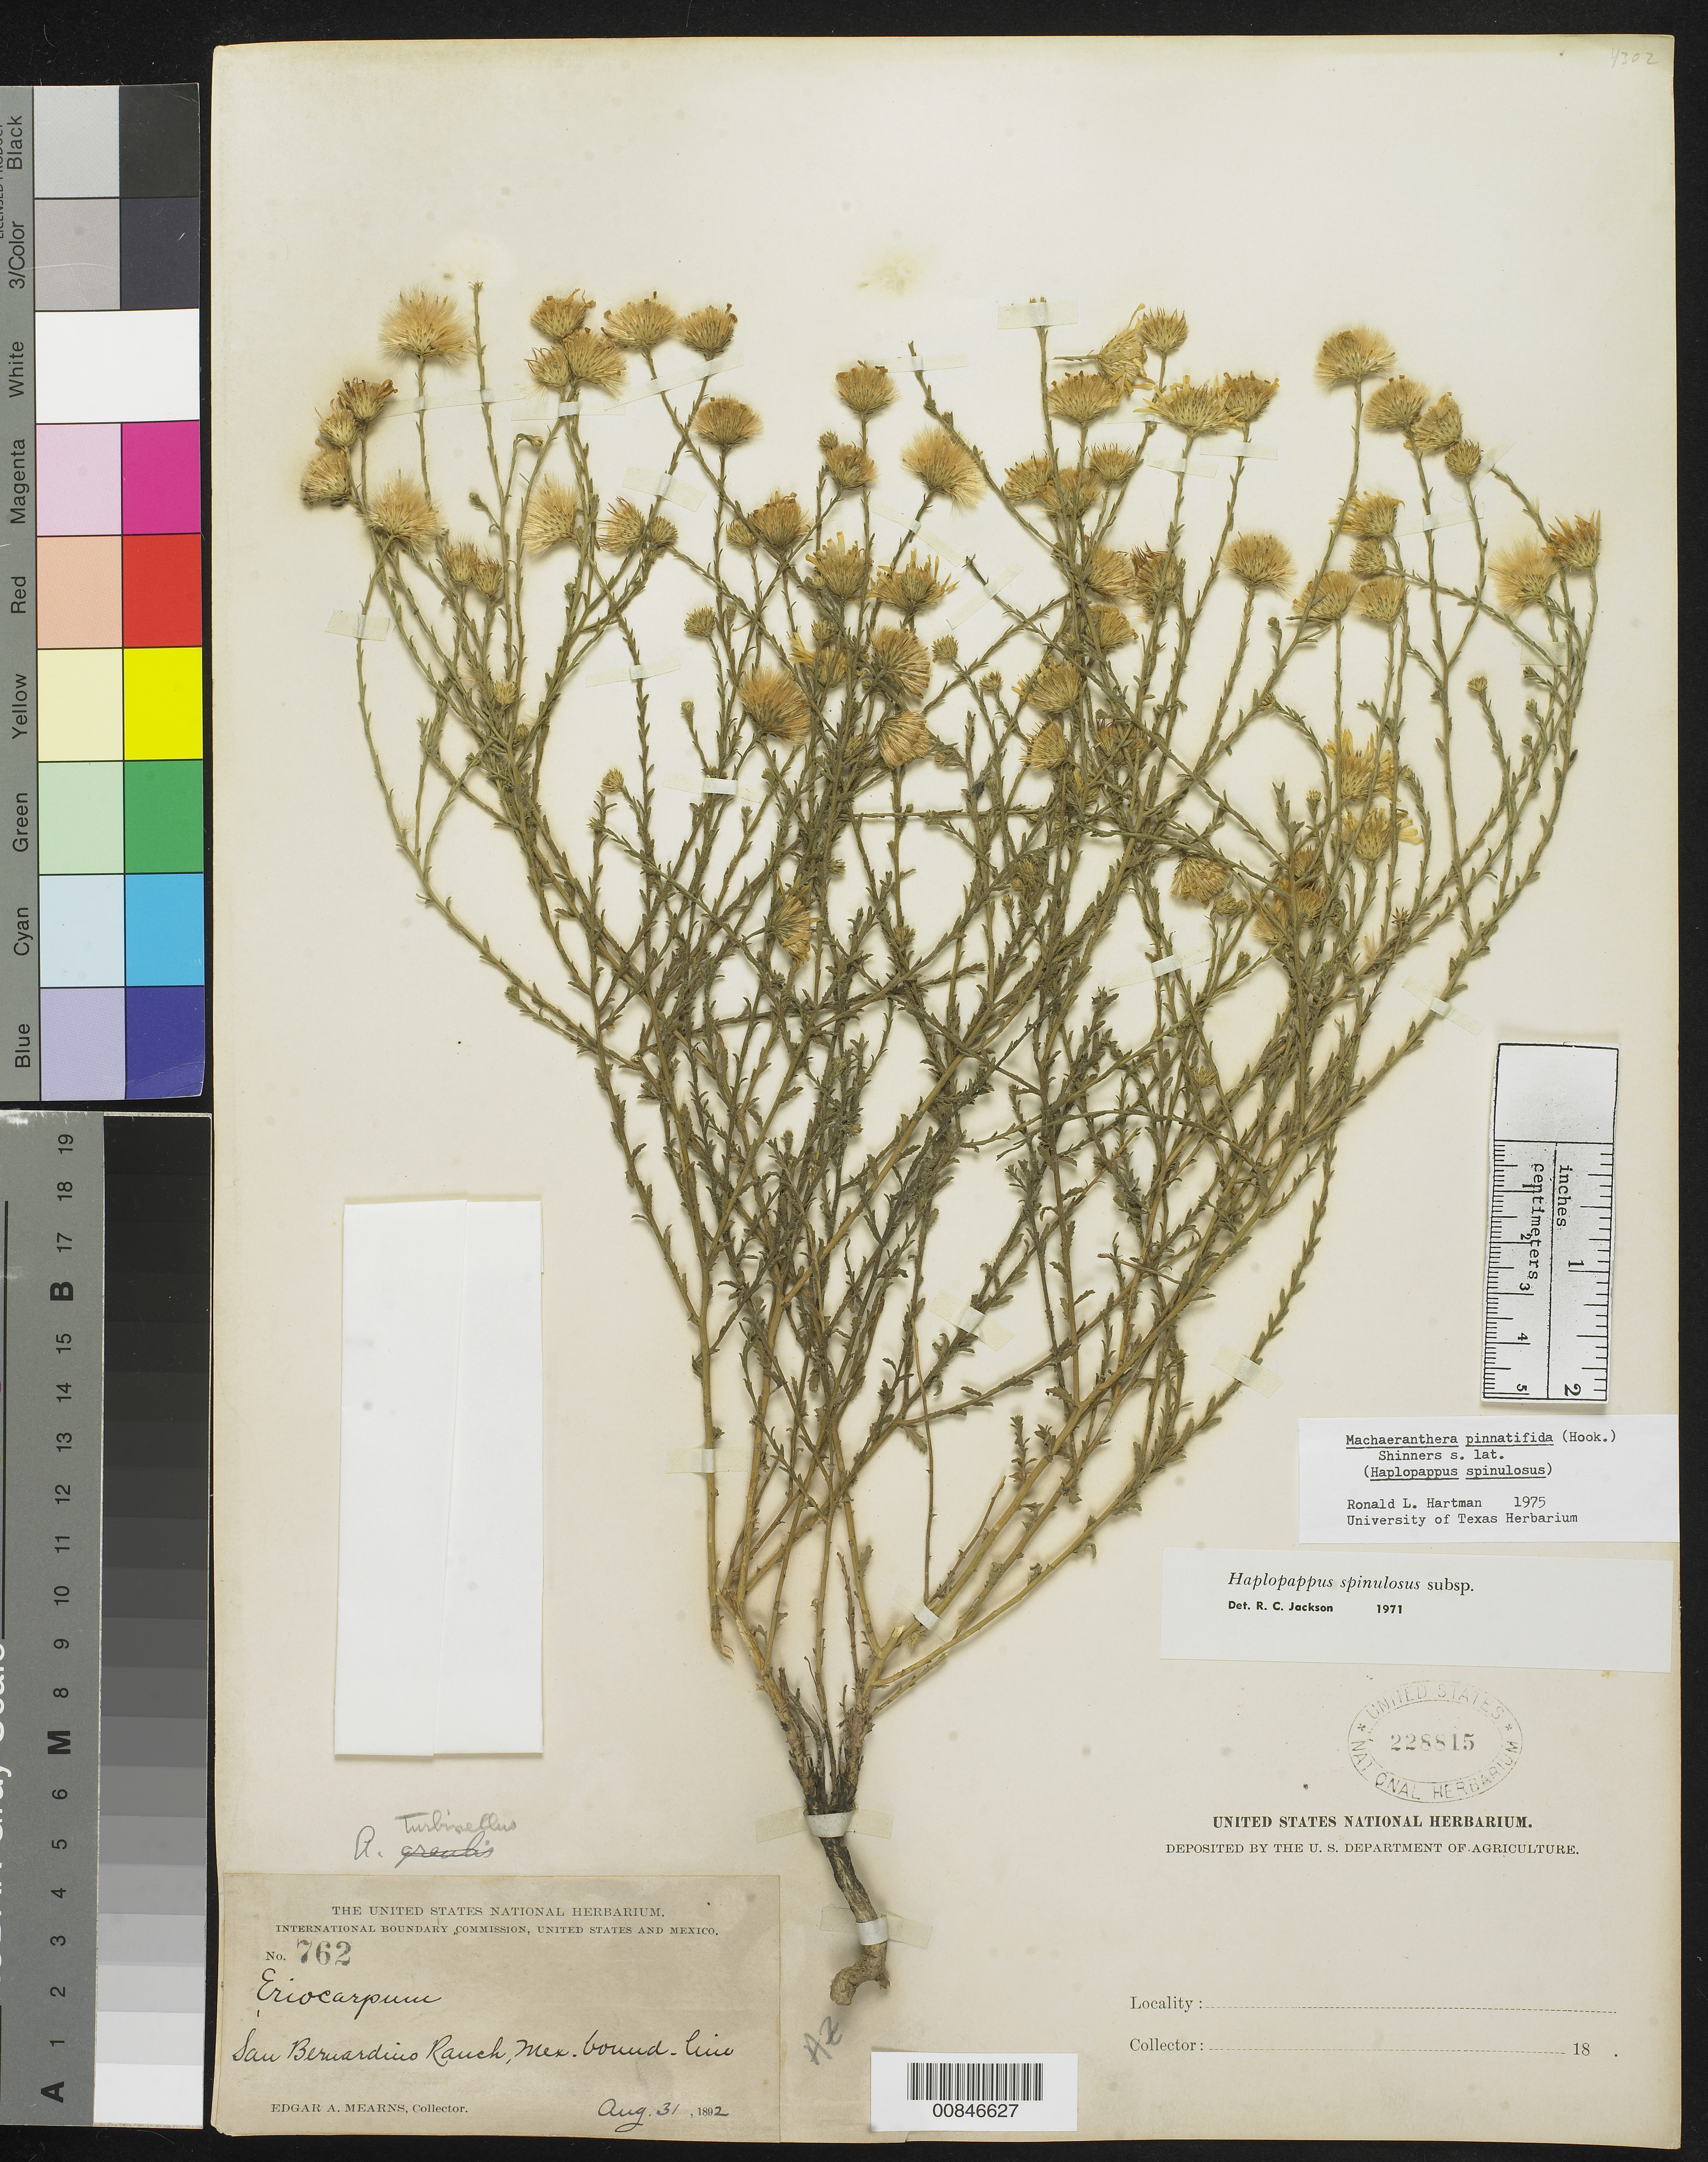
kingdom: Plantae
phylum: Tracheophyta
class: Magnoliopsida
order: Asterales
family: Asteraceae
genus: Machaeranthera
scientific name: Machaeranthera pinnatifida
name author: (Hook.) Shinners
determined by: Hartman, R. L.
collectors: E. A. Mearns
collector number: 762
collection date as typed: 31 Aug 1892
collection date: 1892-08-31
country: United States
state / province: Arizona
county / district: Cochise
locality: San Bernardino Ranch, Mexican Boundary Line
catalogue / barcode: US 228815